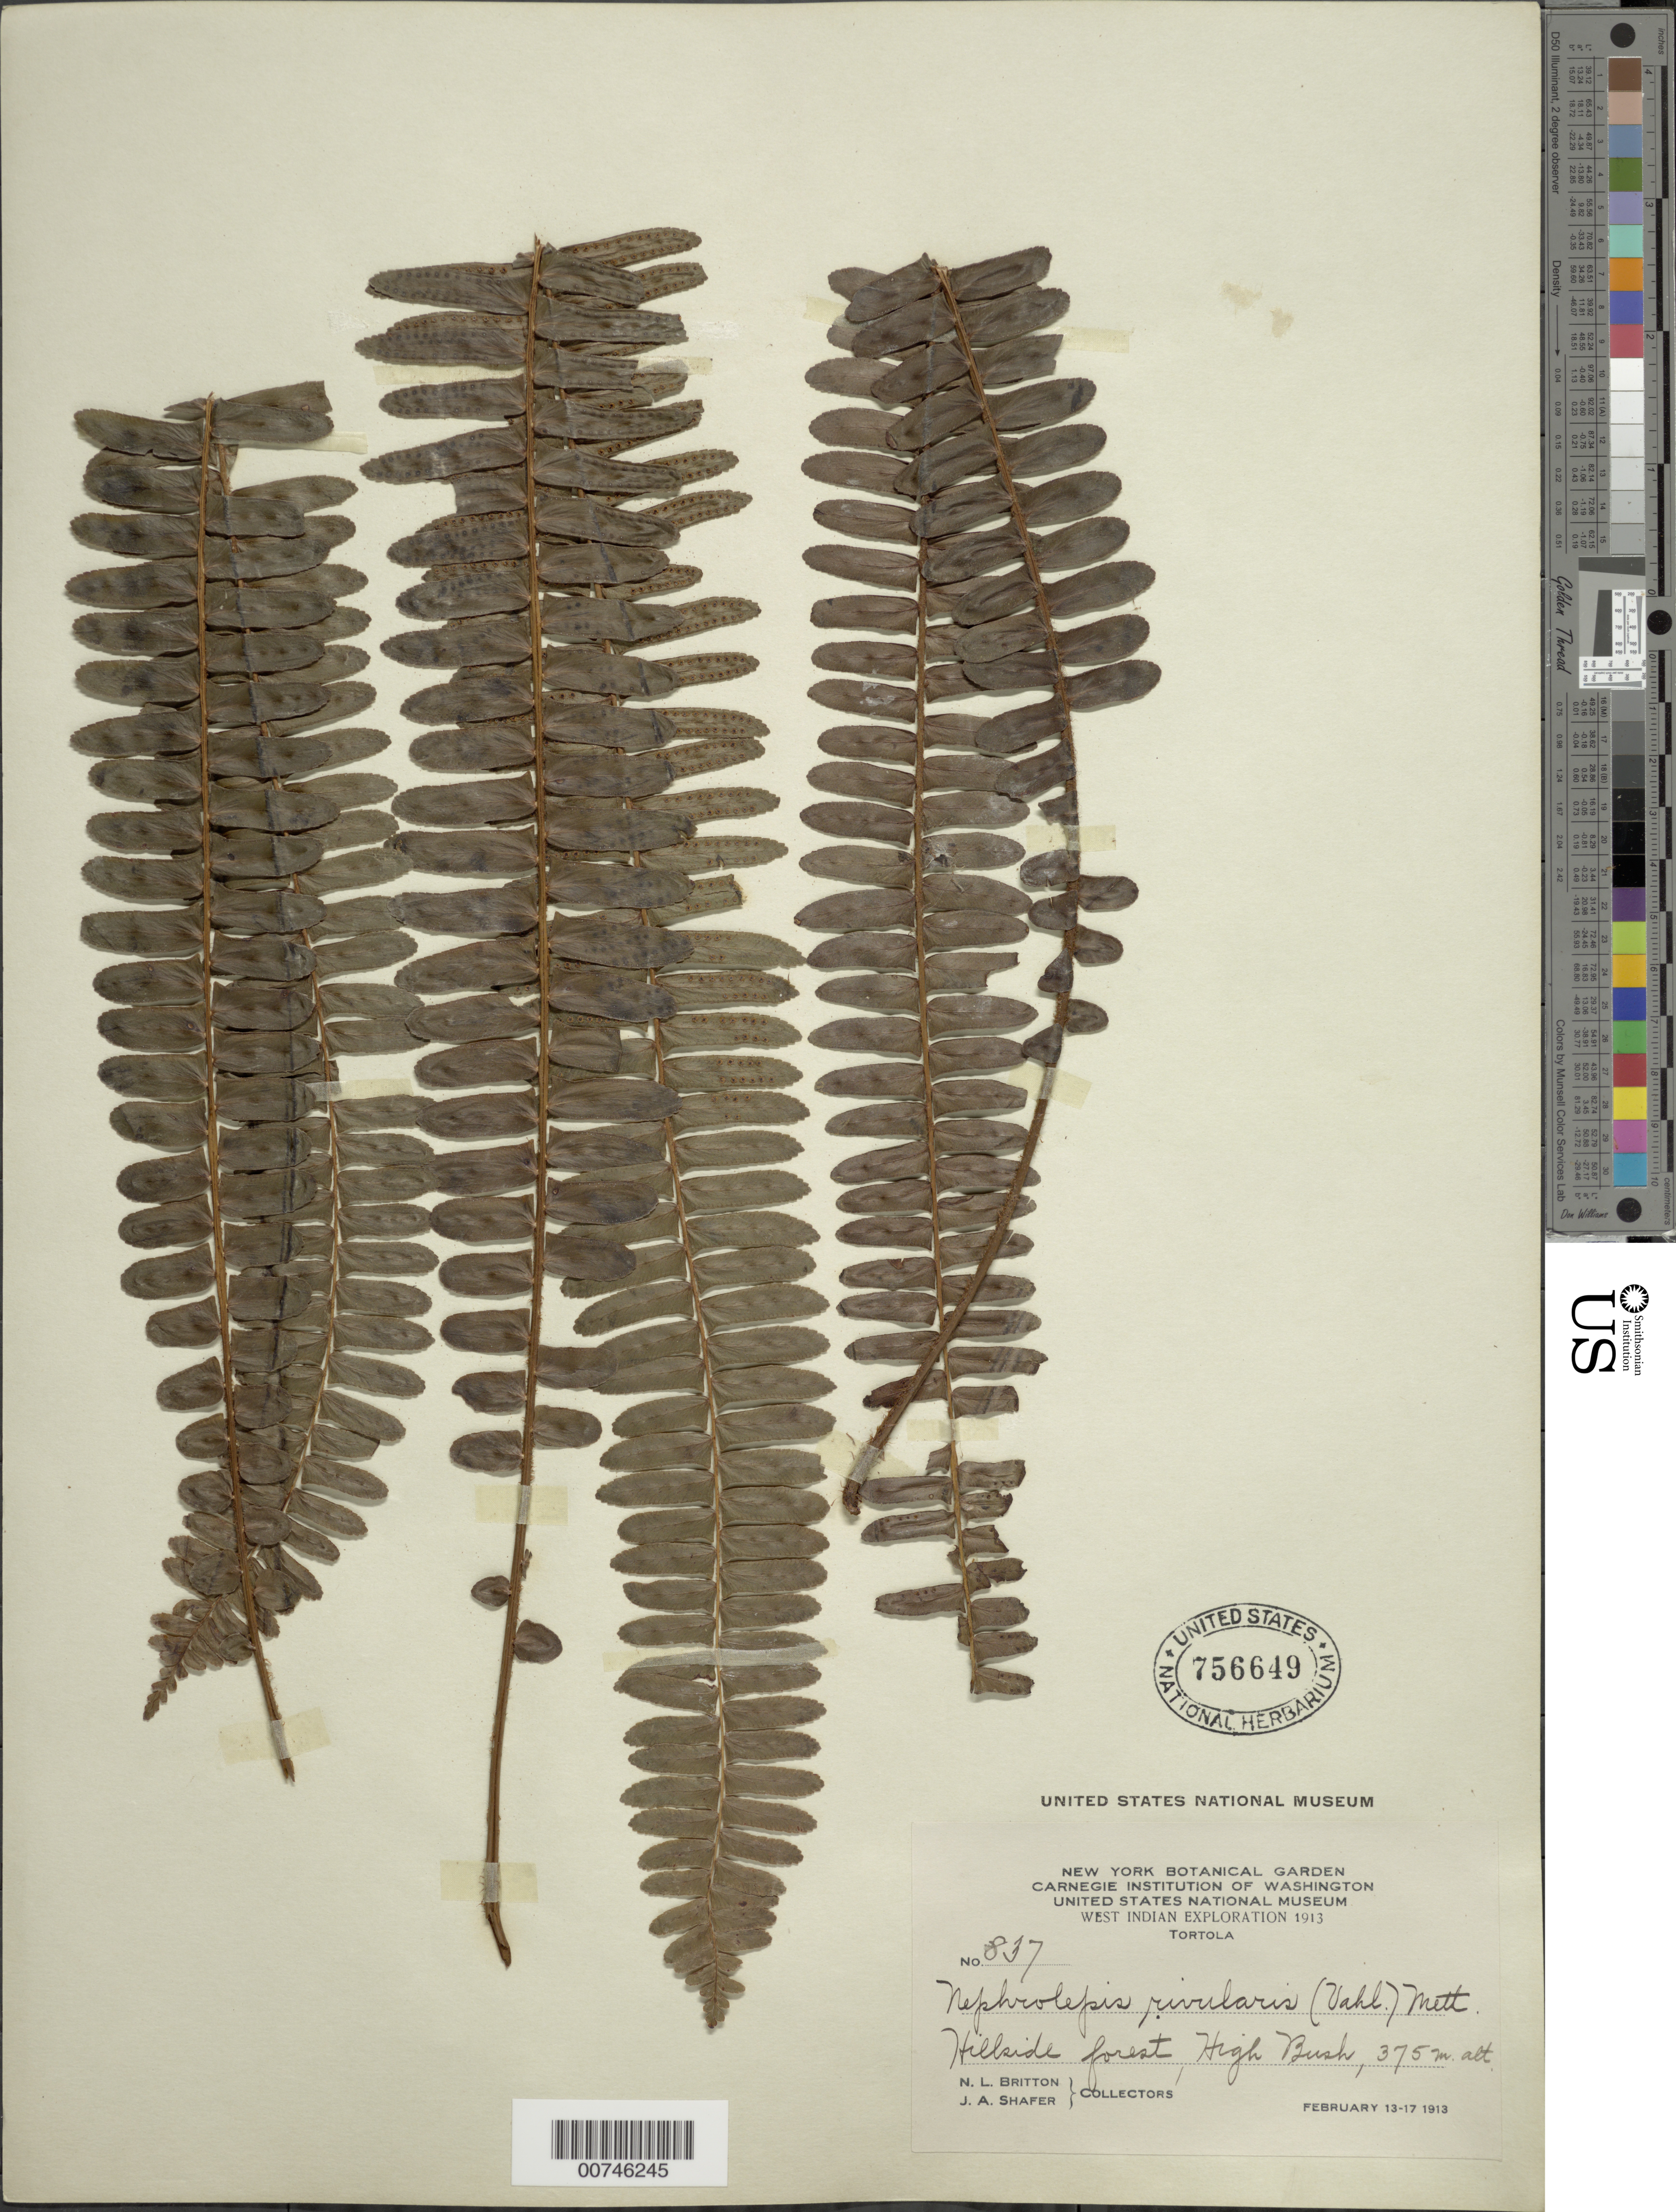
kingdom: Plantae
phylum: Tracheophyta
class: Polypodiopsida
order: Polypodiales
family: Nephrolepidaceae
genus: Nephrolepis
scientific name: Nephrolepis rivularis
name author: (Vahl) Mett. ex Krug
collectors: N. Britton & J. A. Shafer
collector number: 837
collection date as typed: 13 Feb 1913 to 17 Feb 1913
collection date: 1913-02-13/1913-02-17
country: British Virgin Islands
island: Tortola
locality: Hillside Forest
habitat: High bush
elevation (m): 375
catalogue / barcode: US 756649